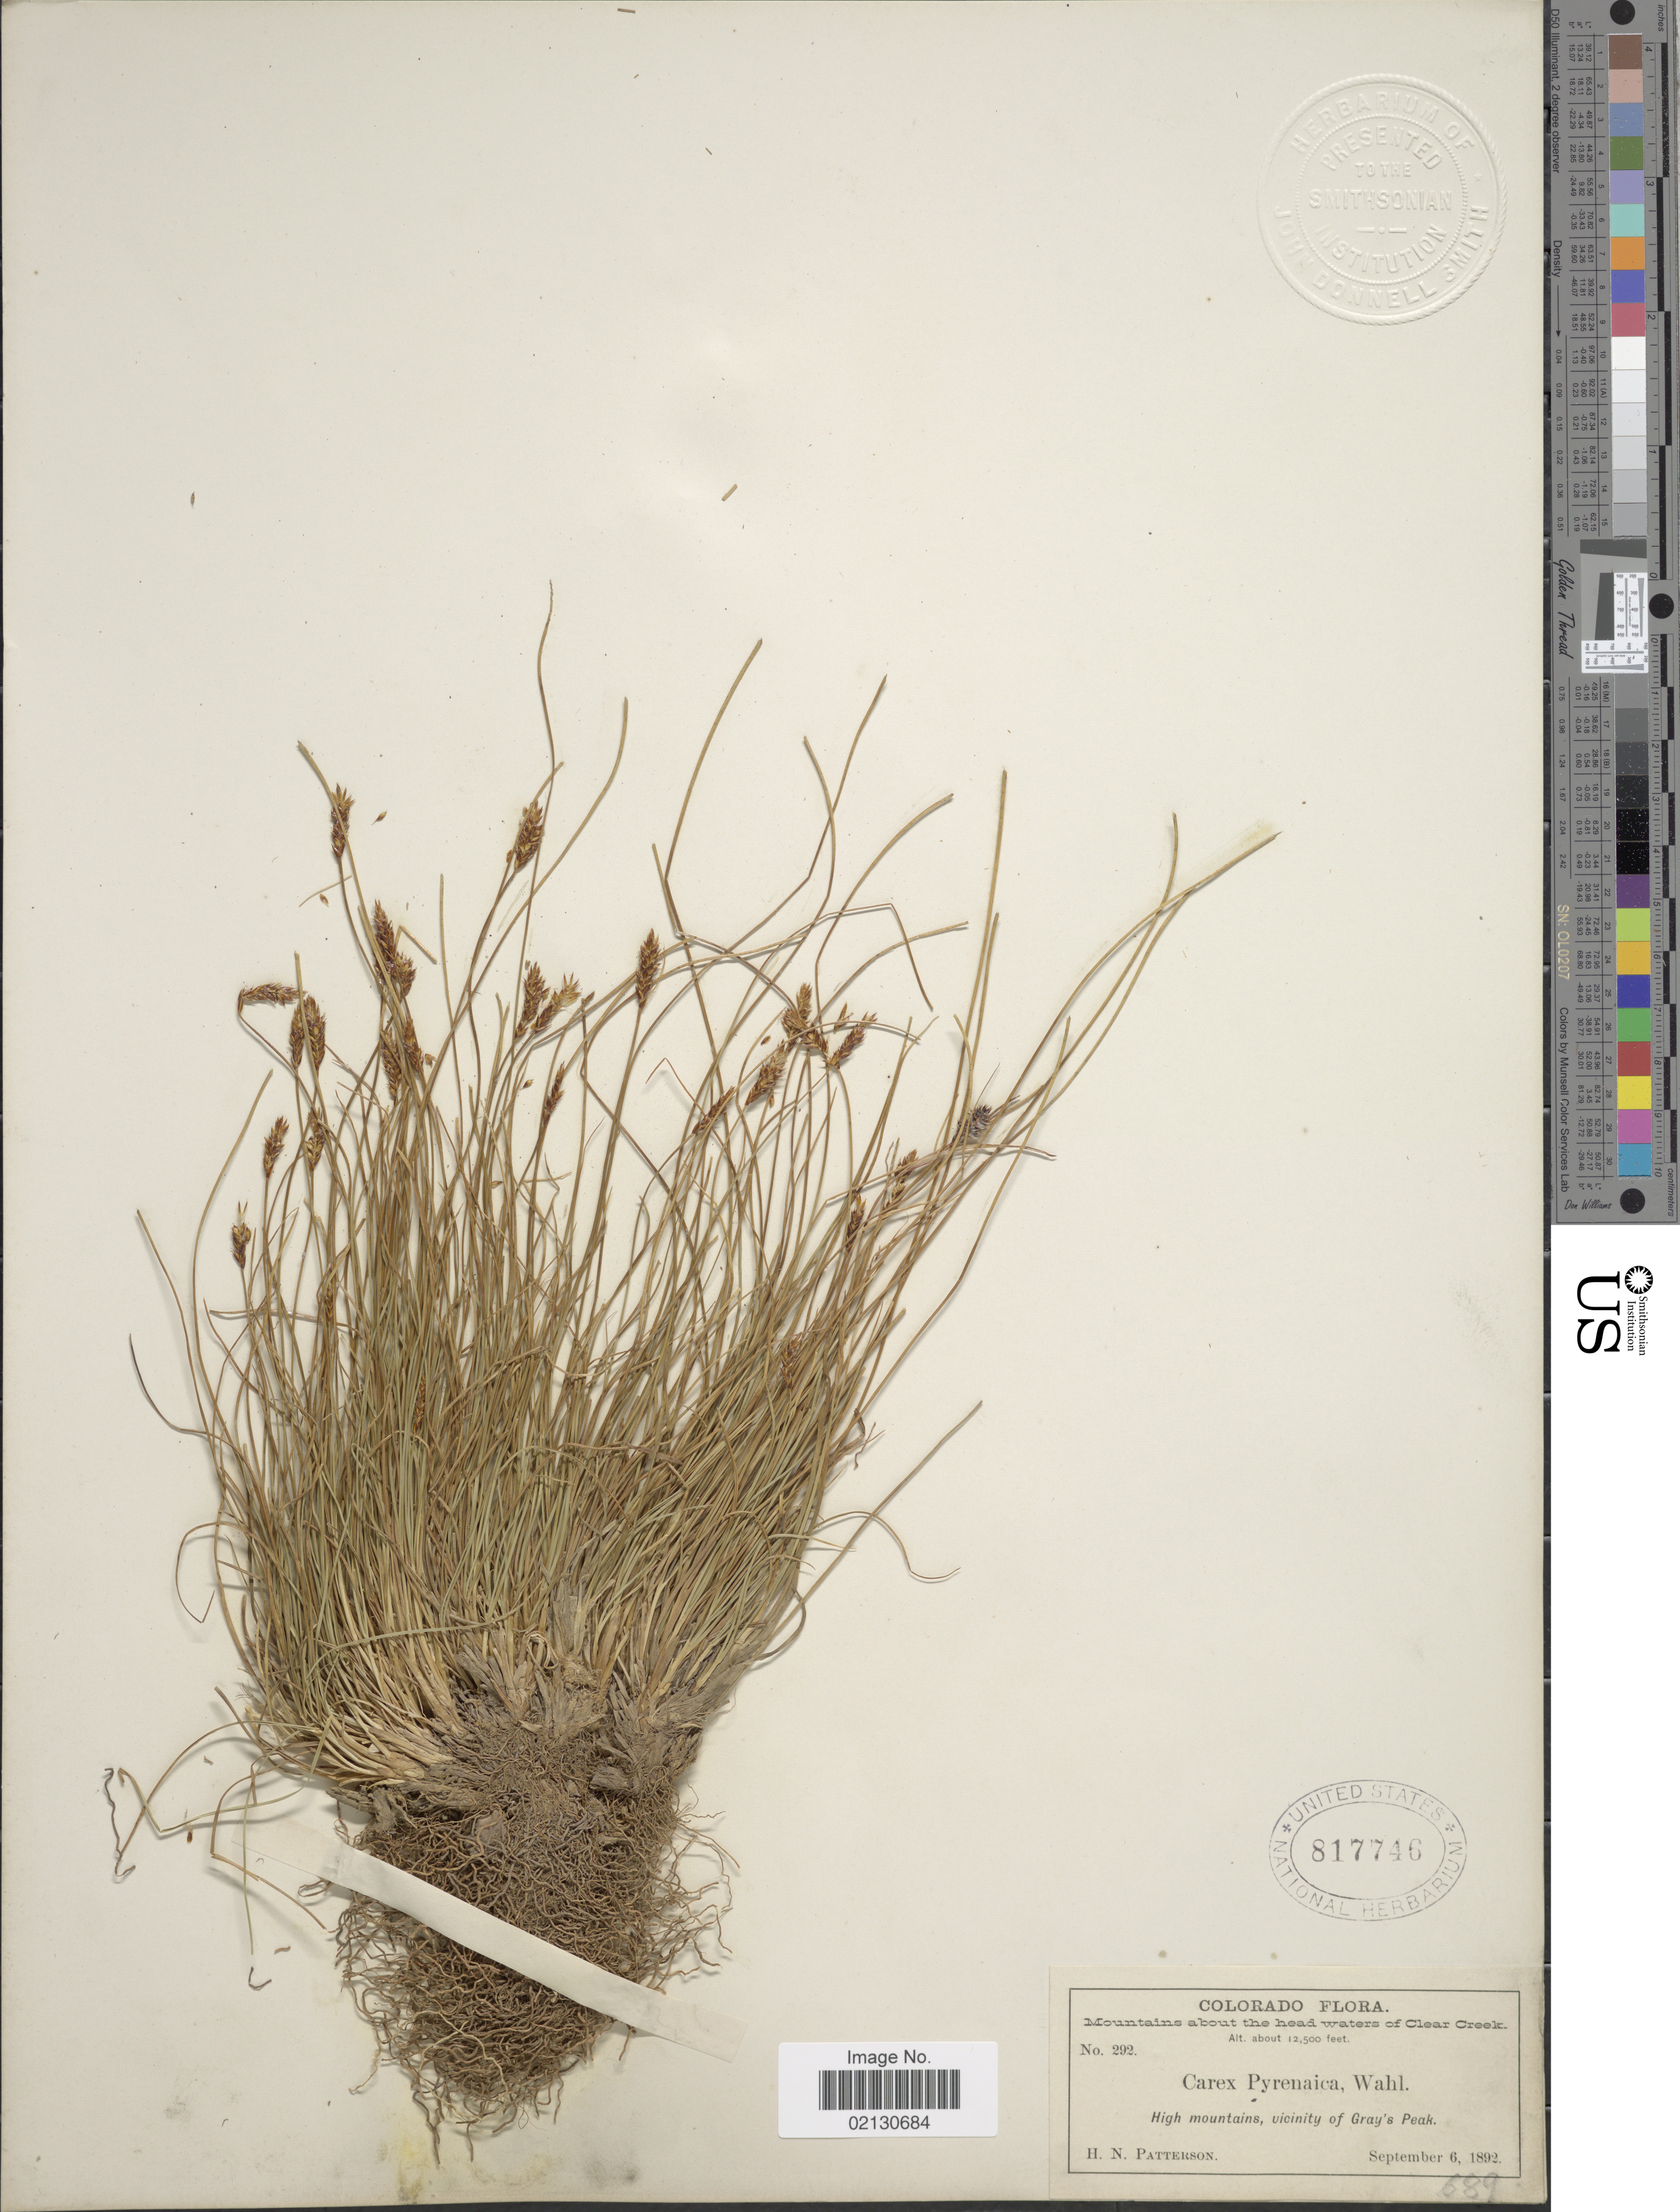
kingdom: Plantae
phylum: Tracheophyta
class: Liliopsida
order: Poales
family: Cyperaceae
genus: Carex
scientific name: Carex micropoda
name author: C.A. Mey.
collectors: H. N. Patterson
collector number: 292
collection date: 1892-09-06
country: United States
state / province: Colorado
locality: Mountains about the head waters of Clear Creek. vicinity of Gray's Peak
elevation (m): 3810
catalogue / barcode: US 817746